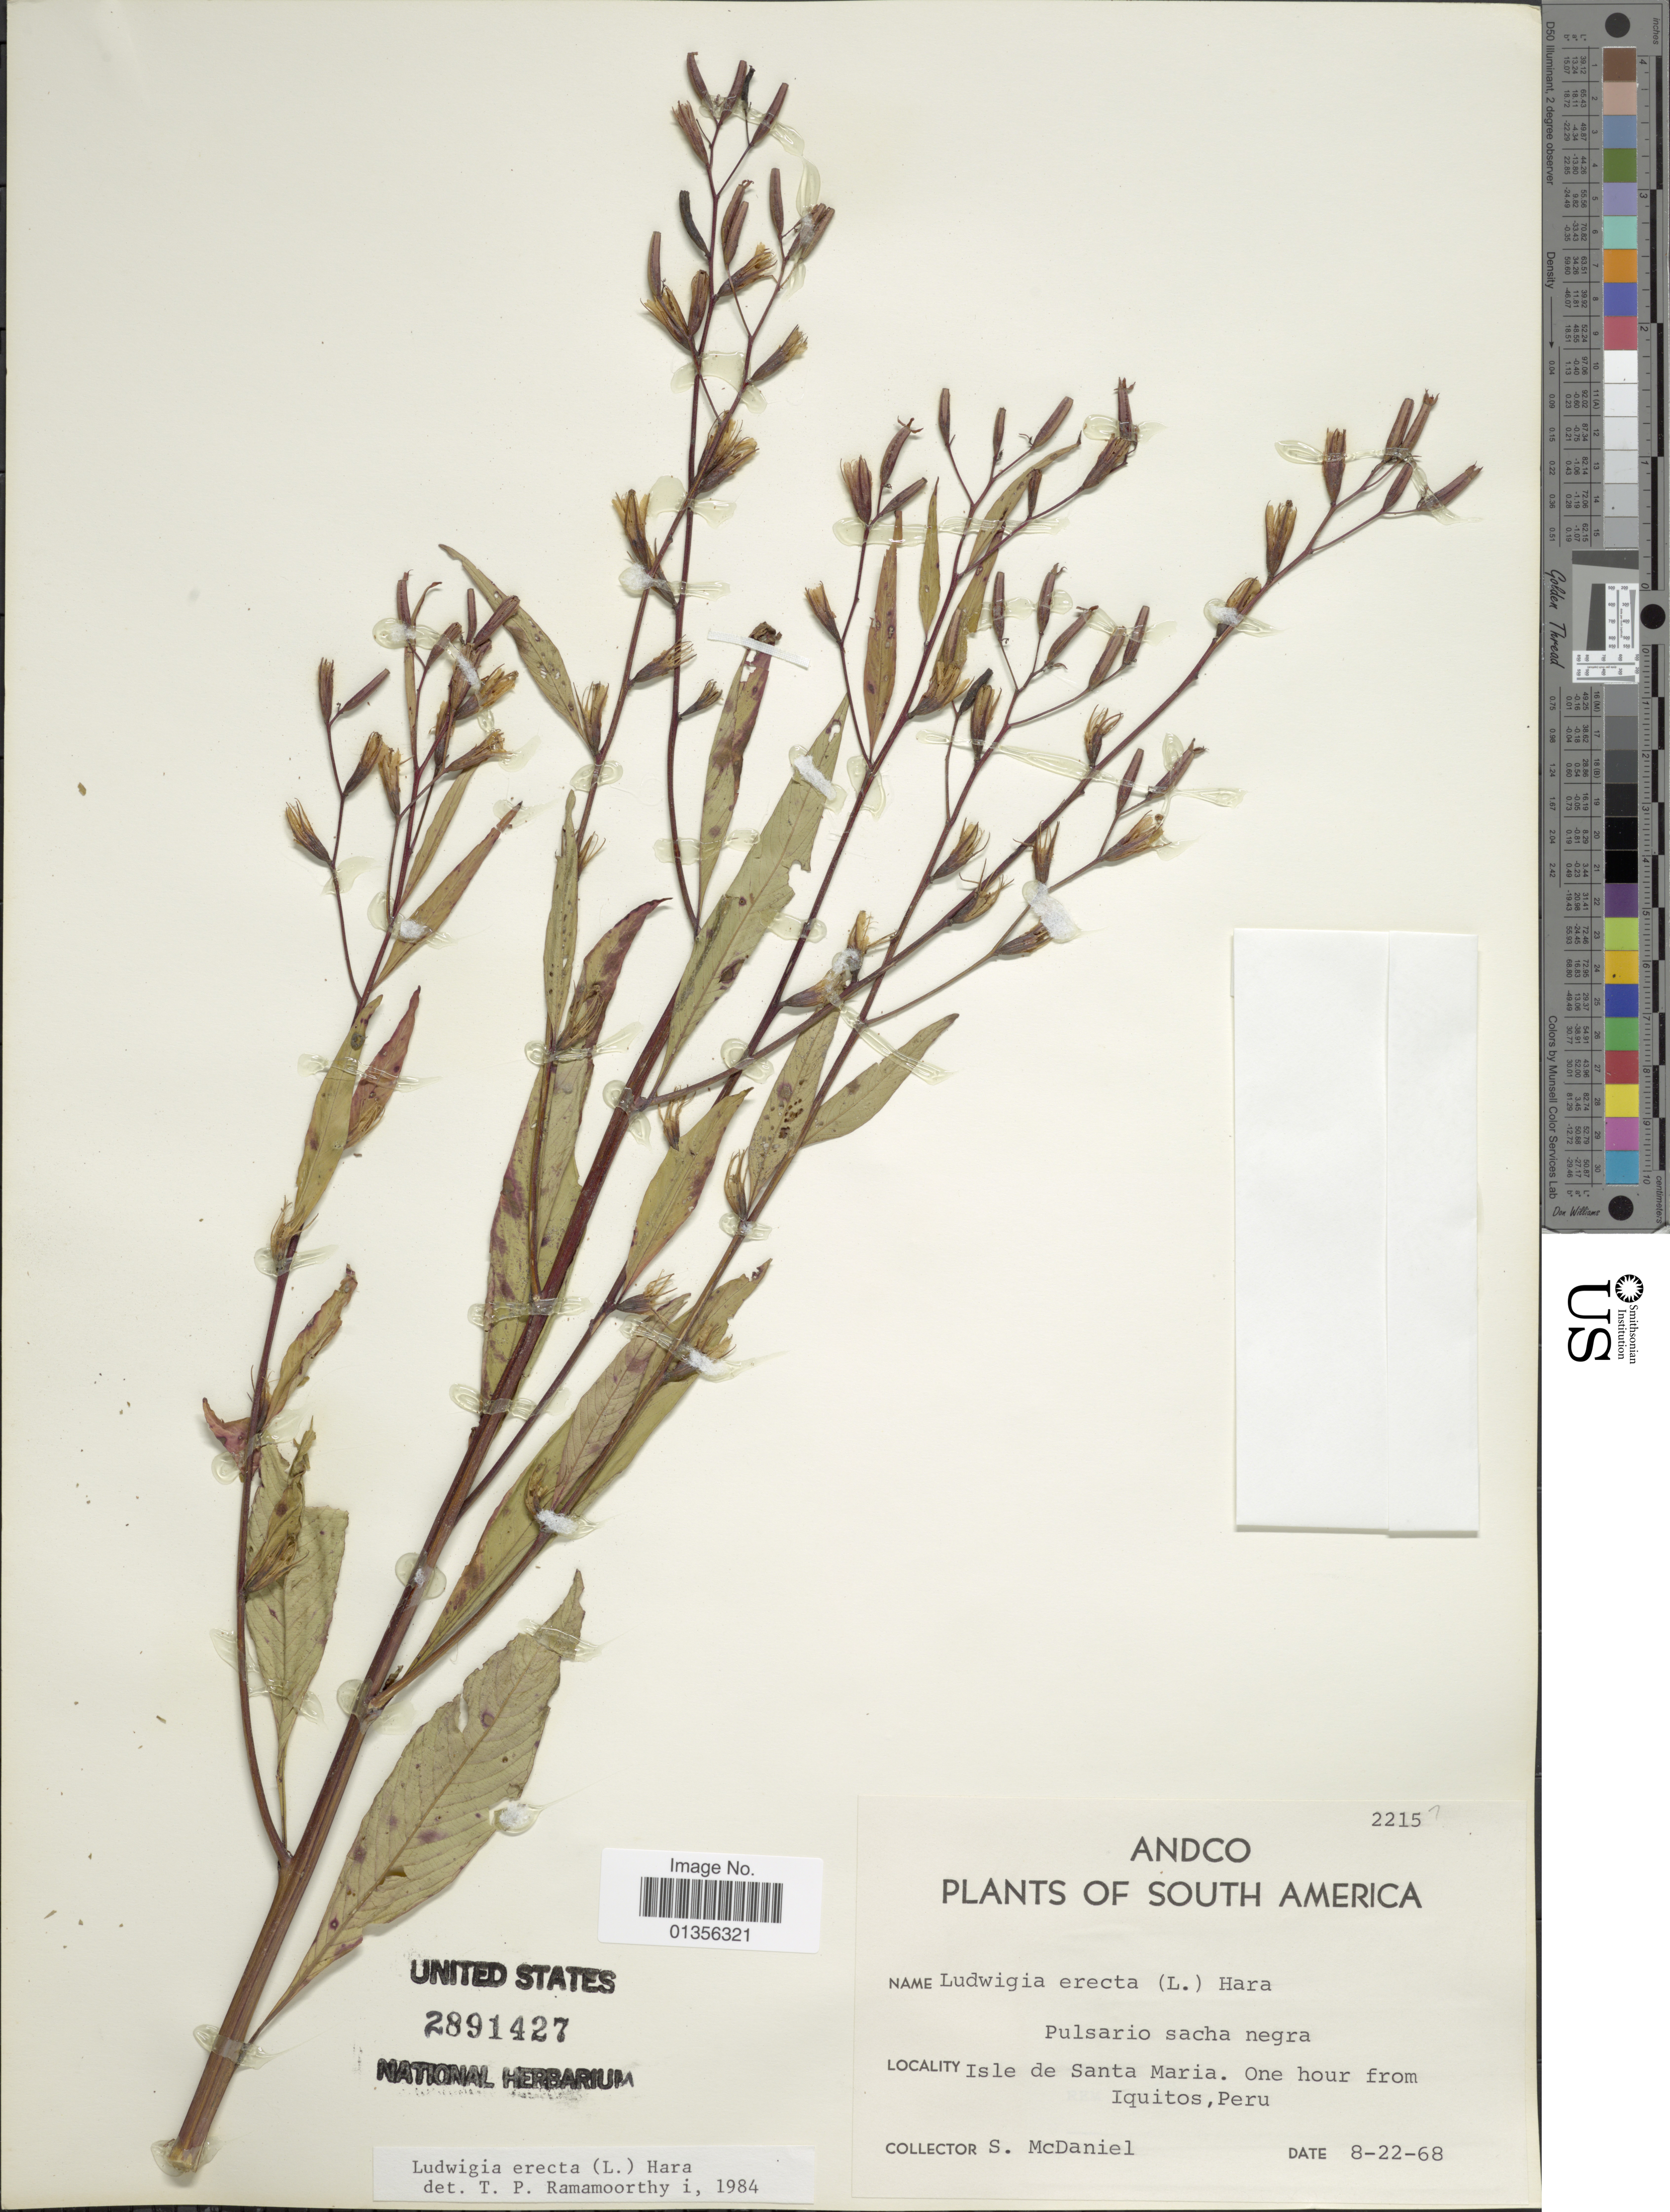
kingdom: Plantae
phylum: Tracheophyta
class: Magnoliopsida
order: Myrtales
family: Onagraceae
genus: Ludwigia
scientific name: Ludwigia erecta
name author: (L.) H. Hara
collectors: S. McDaniel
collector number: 2215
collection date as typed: Transcribed d/m/y: 22/8/68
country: Peru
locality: Andco. Isle de Santa Maria. One hour from Iquitos.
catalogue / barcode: US 2891427